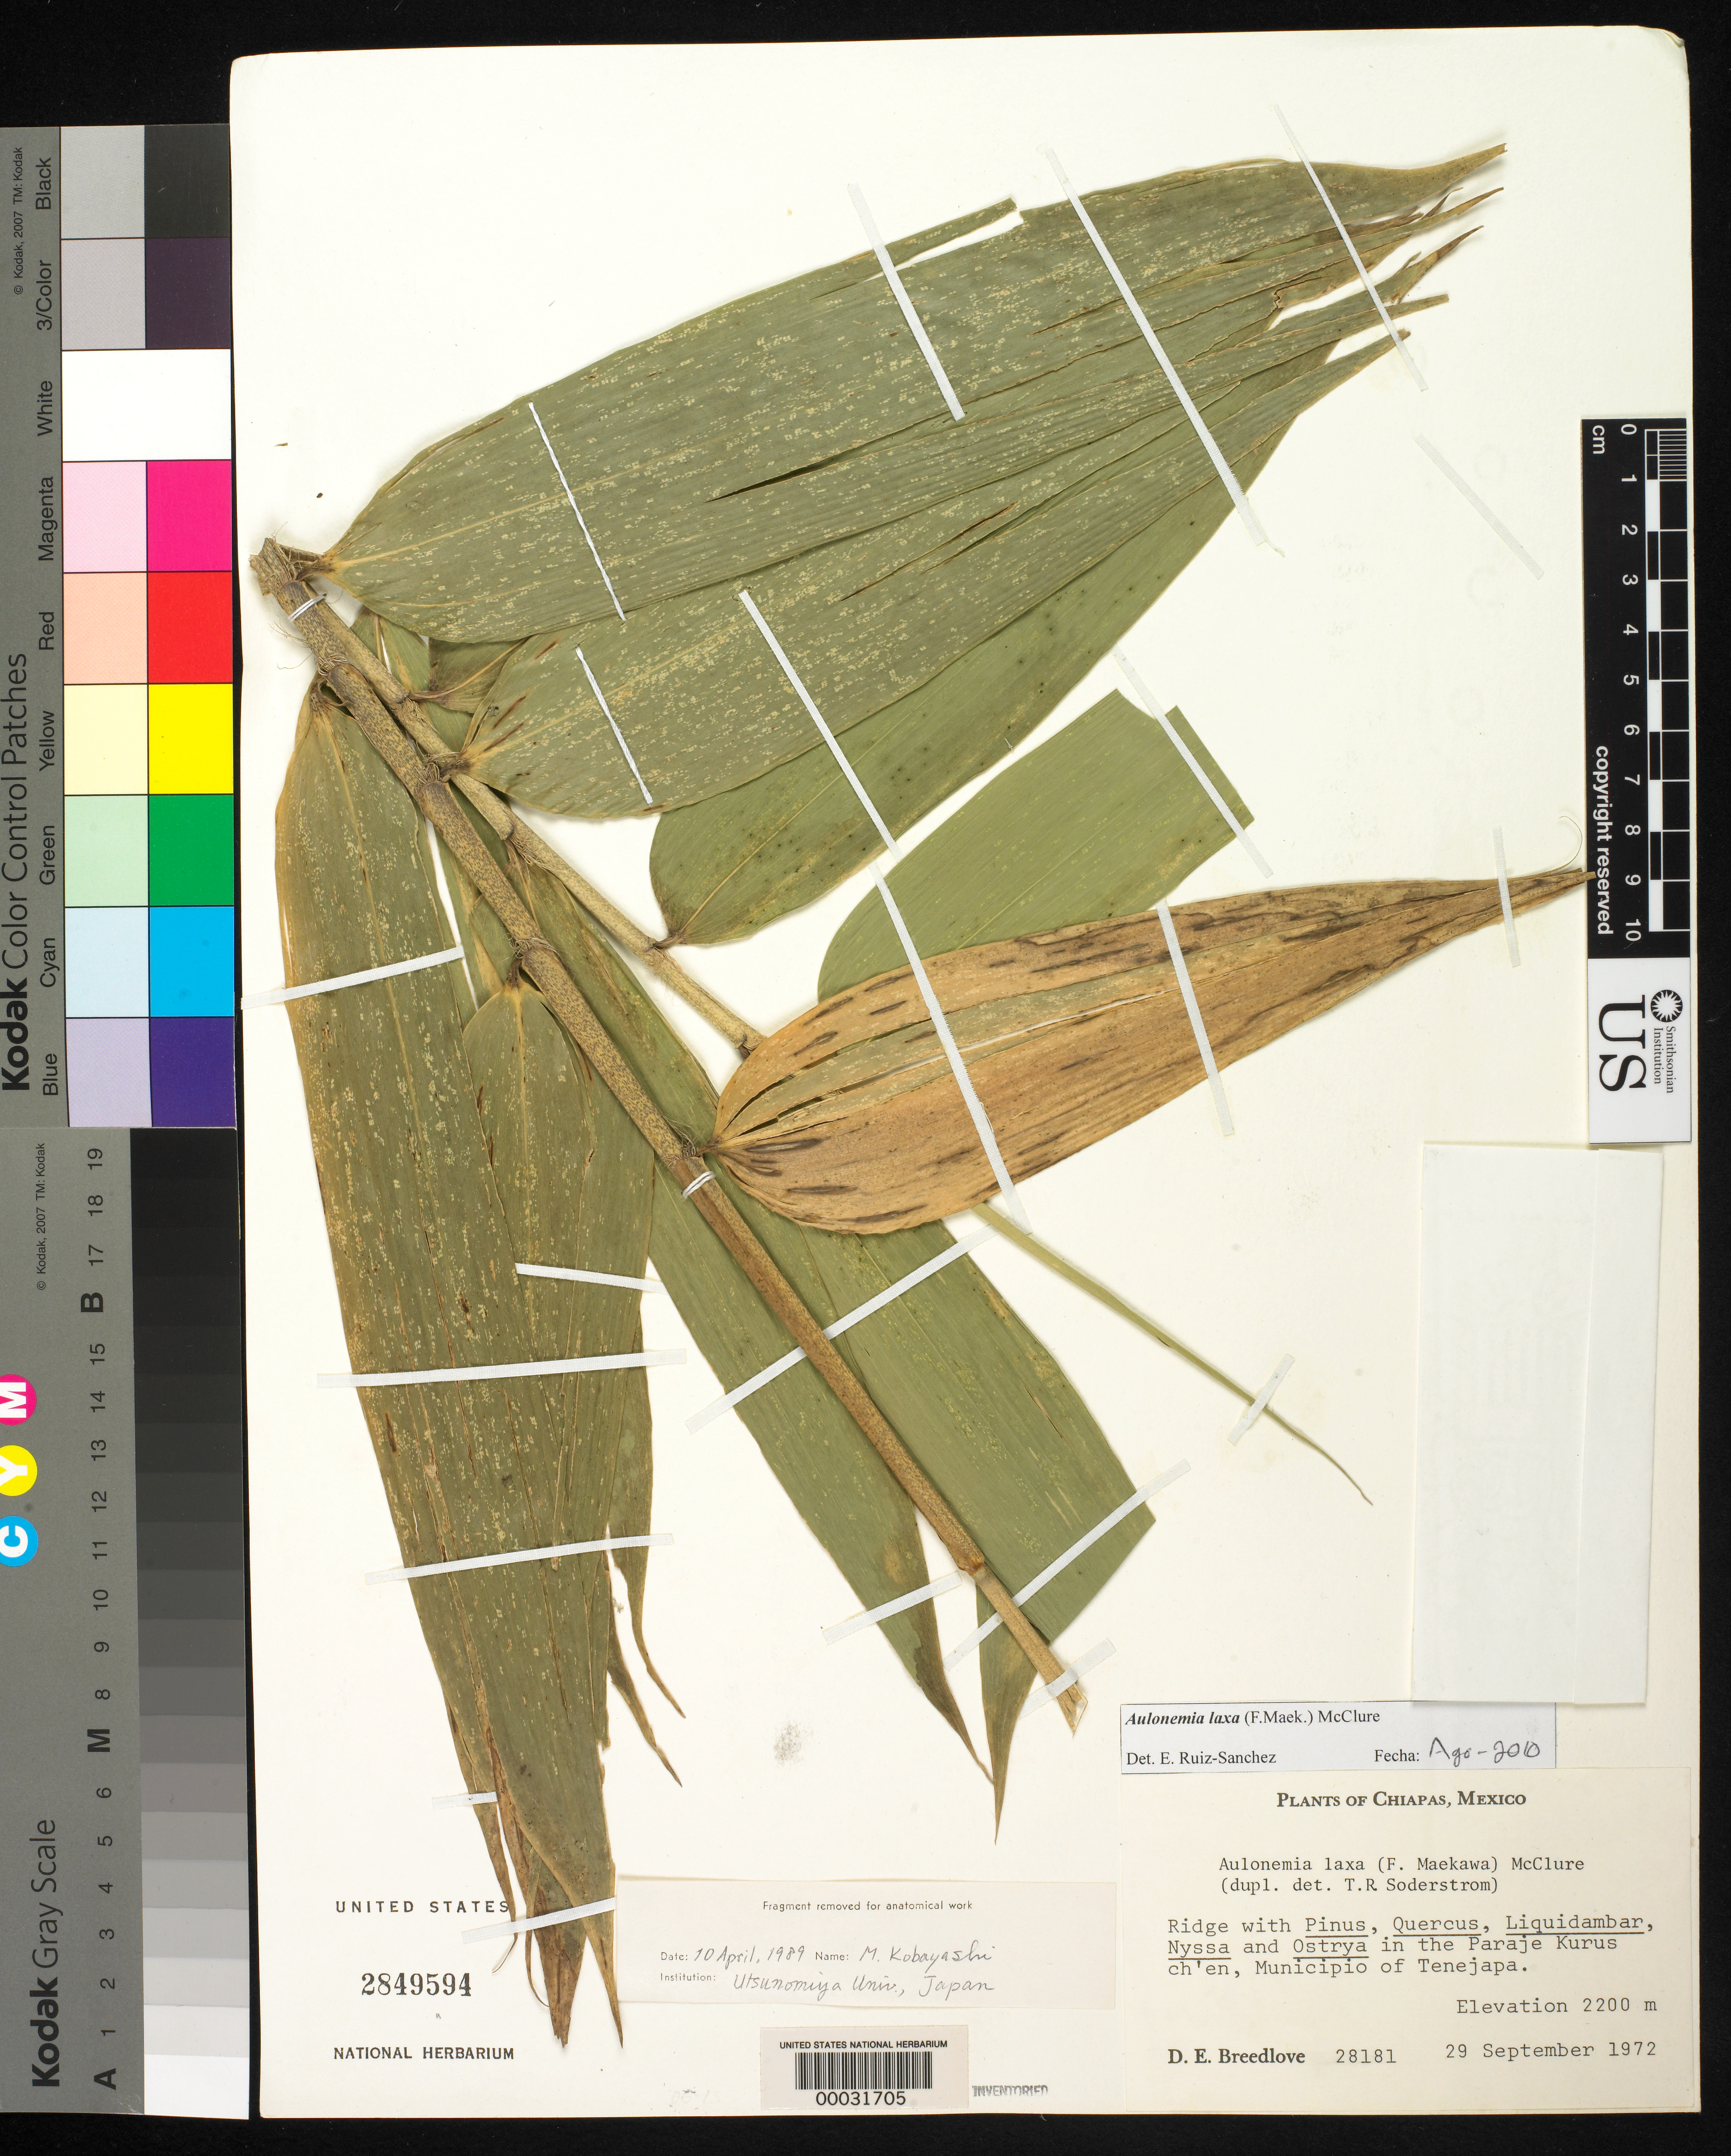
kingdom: Plantae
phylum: Tracheophyta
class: Liliopsida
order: Poales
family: Poaceae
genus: Aulonemia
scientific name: Aulonemia laxa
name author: (F. Maek.) McClure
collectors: D. E. Breedlove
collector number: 28181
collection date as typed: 29 Sep 1972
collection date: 1972-09-29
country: Mexico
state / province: Chiapas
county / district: Tenejapa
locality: Paraje Kurusch'en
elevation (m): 2200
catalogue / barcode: US 2849594